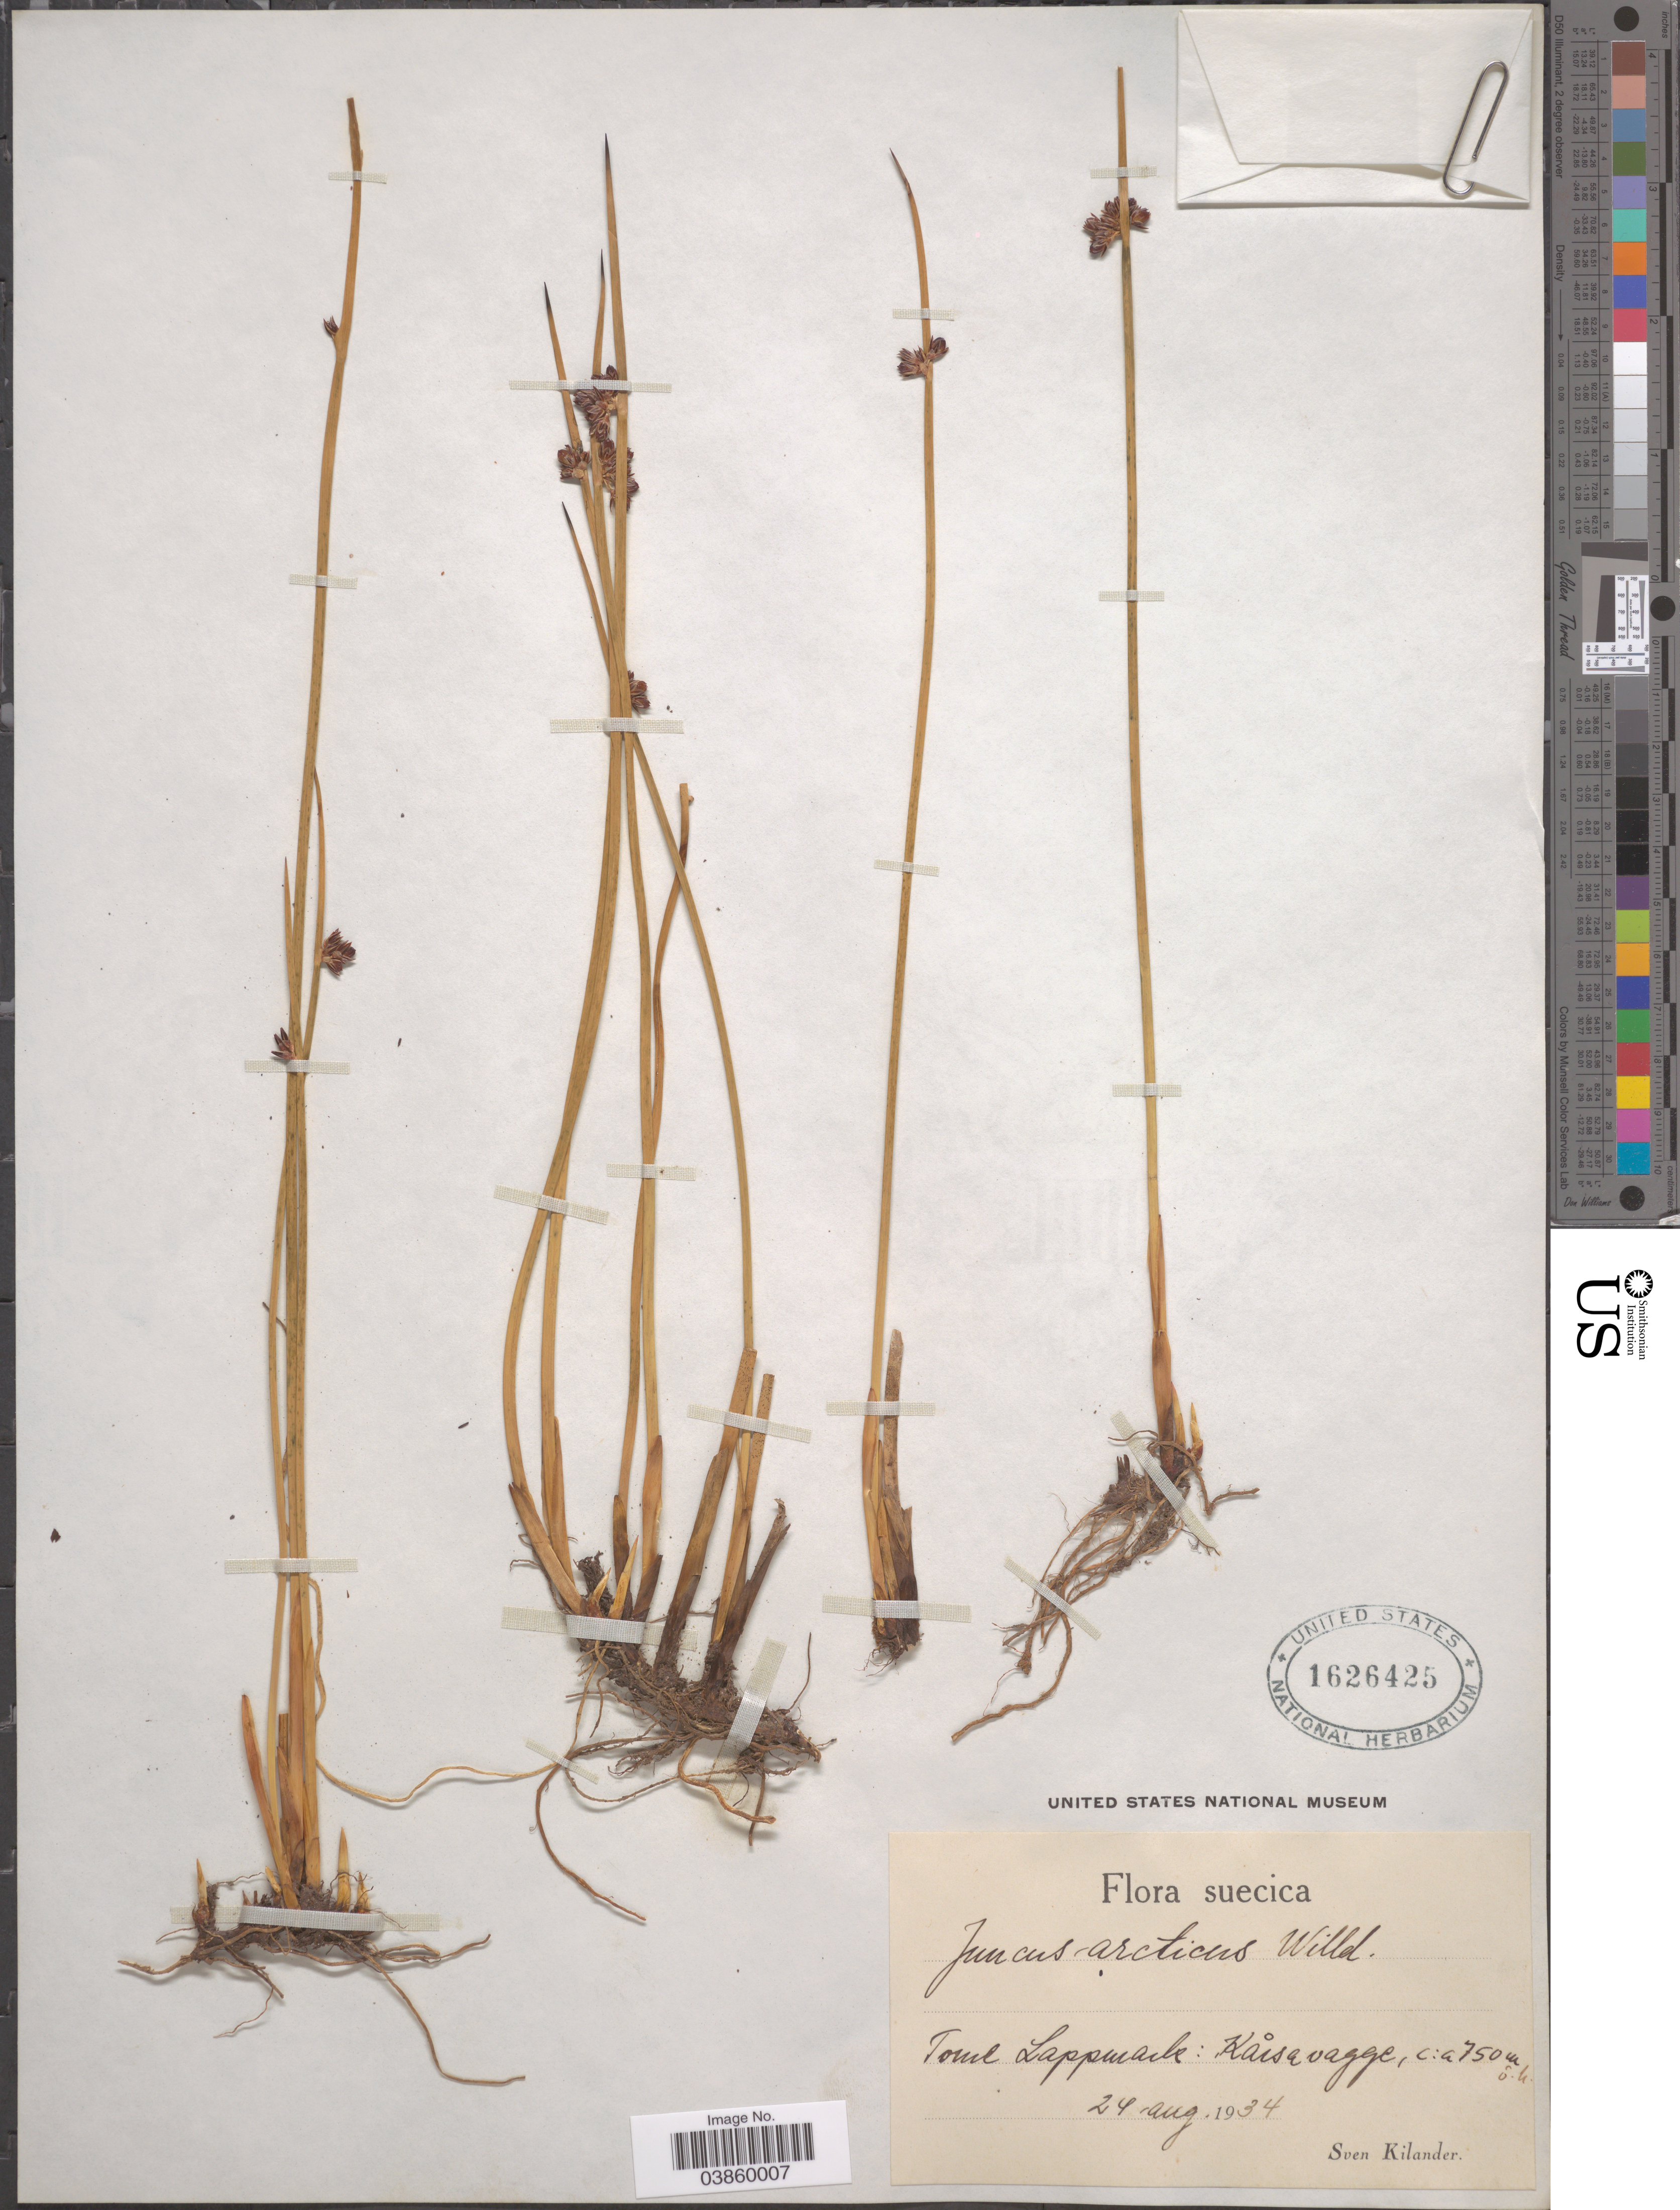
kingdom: Plantae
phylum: Tracheophyta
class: Liliopsida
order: Poales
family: Juncaceae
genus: Juncus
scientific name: Juncus arcticus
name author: Willd.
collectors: S. Kilander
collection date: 1934-08-24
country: Sweden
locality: Suecica. Torne Lappmark: Kåisavagge.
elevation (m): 750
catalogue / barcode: US 1626425